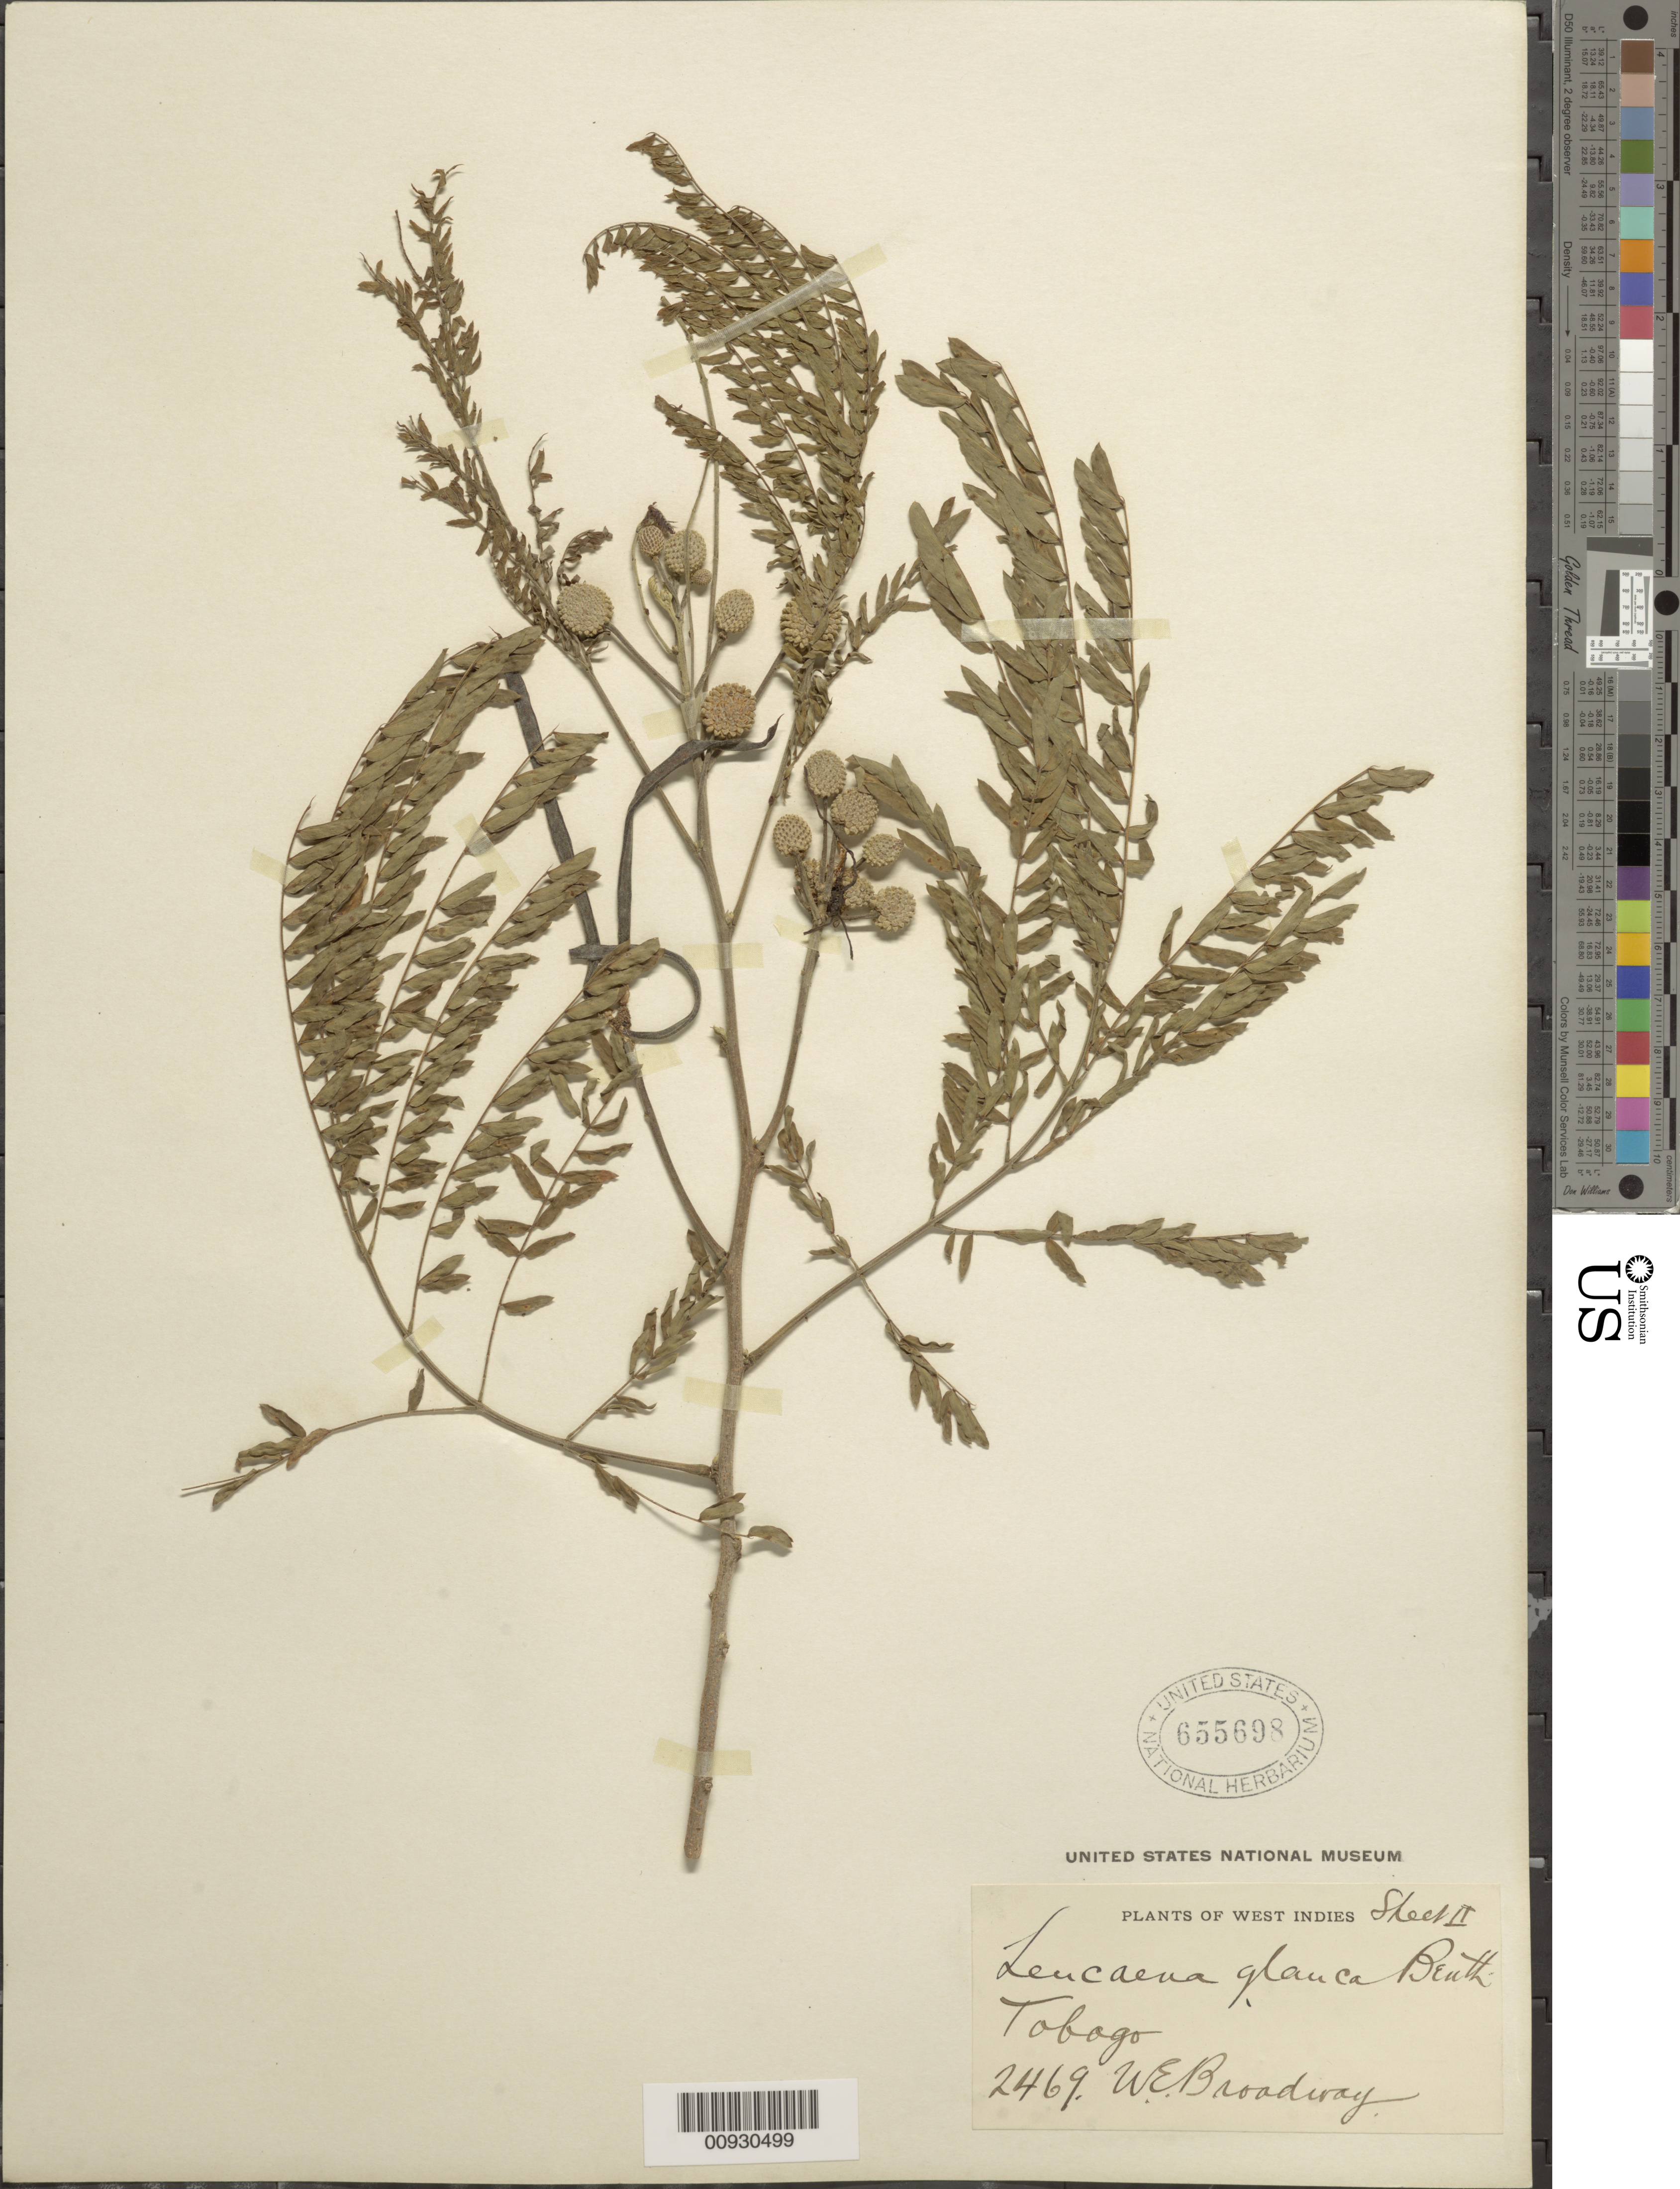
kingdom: Plantae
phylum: Tracheophyta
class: Magnoliopsida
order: Fabales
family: Fabaceae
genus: Leucaena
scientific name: Leucaena leucocephala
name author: (Lam.) de Wit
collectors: W. E. Broadway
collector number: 2469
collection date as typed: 12 Mar 1909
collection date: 1909-03-12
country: Trinidad and Tobago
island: Tobago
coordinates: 0 N, 0 E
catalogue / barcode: US 655698